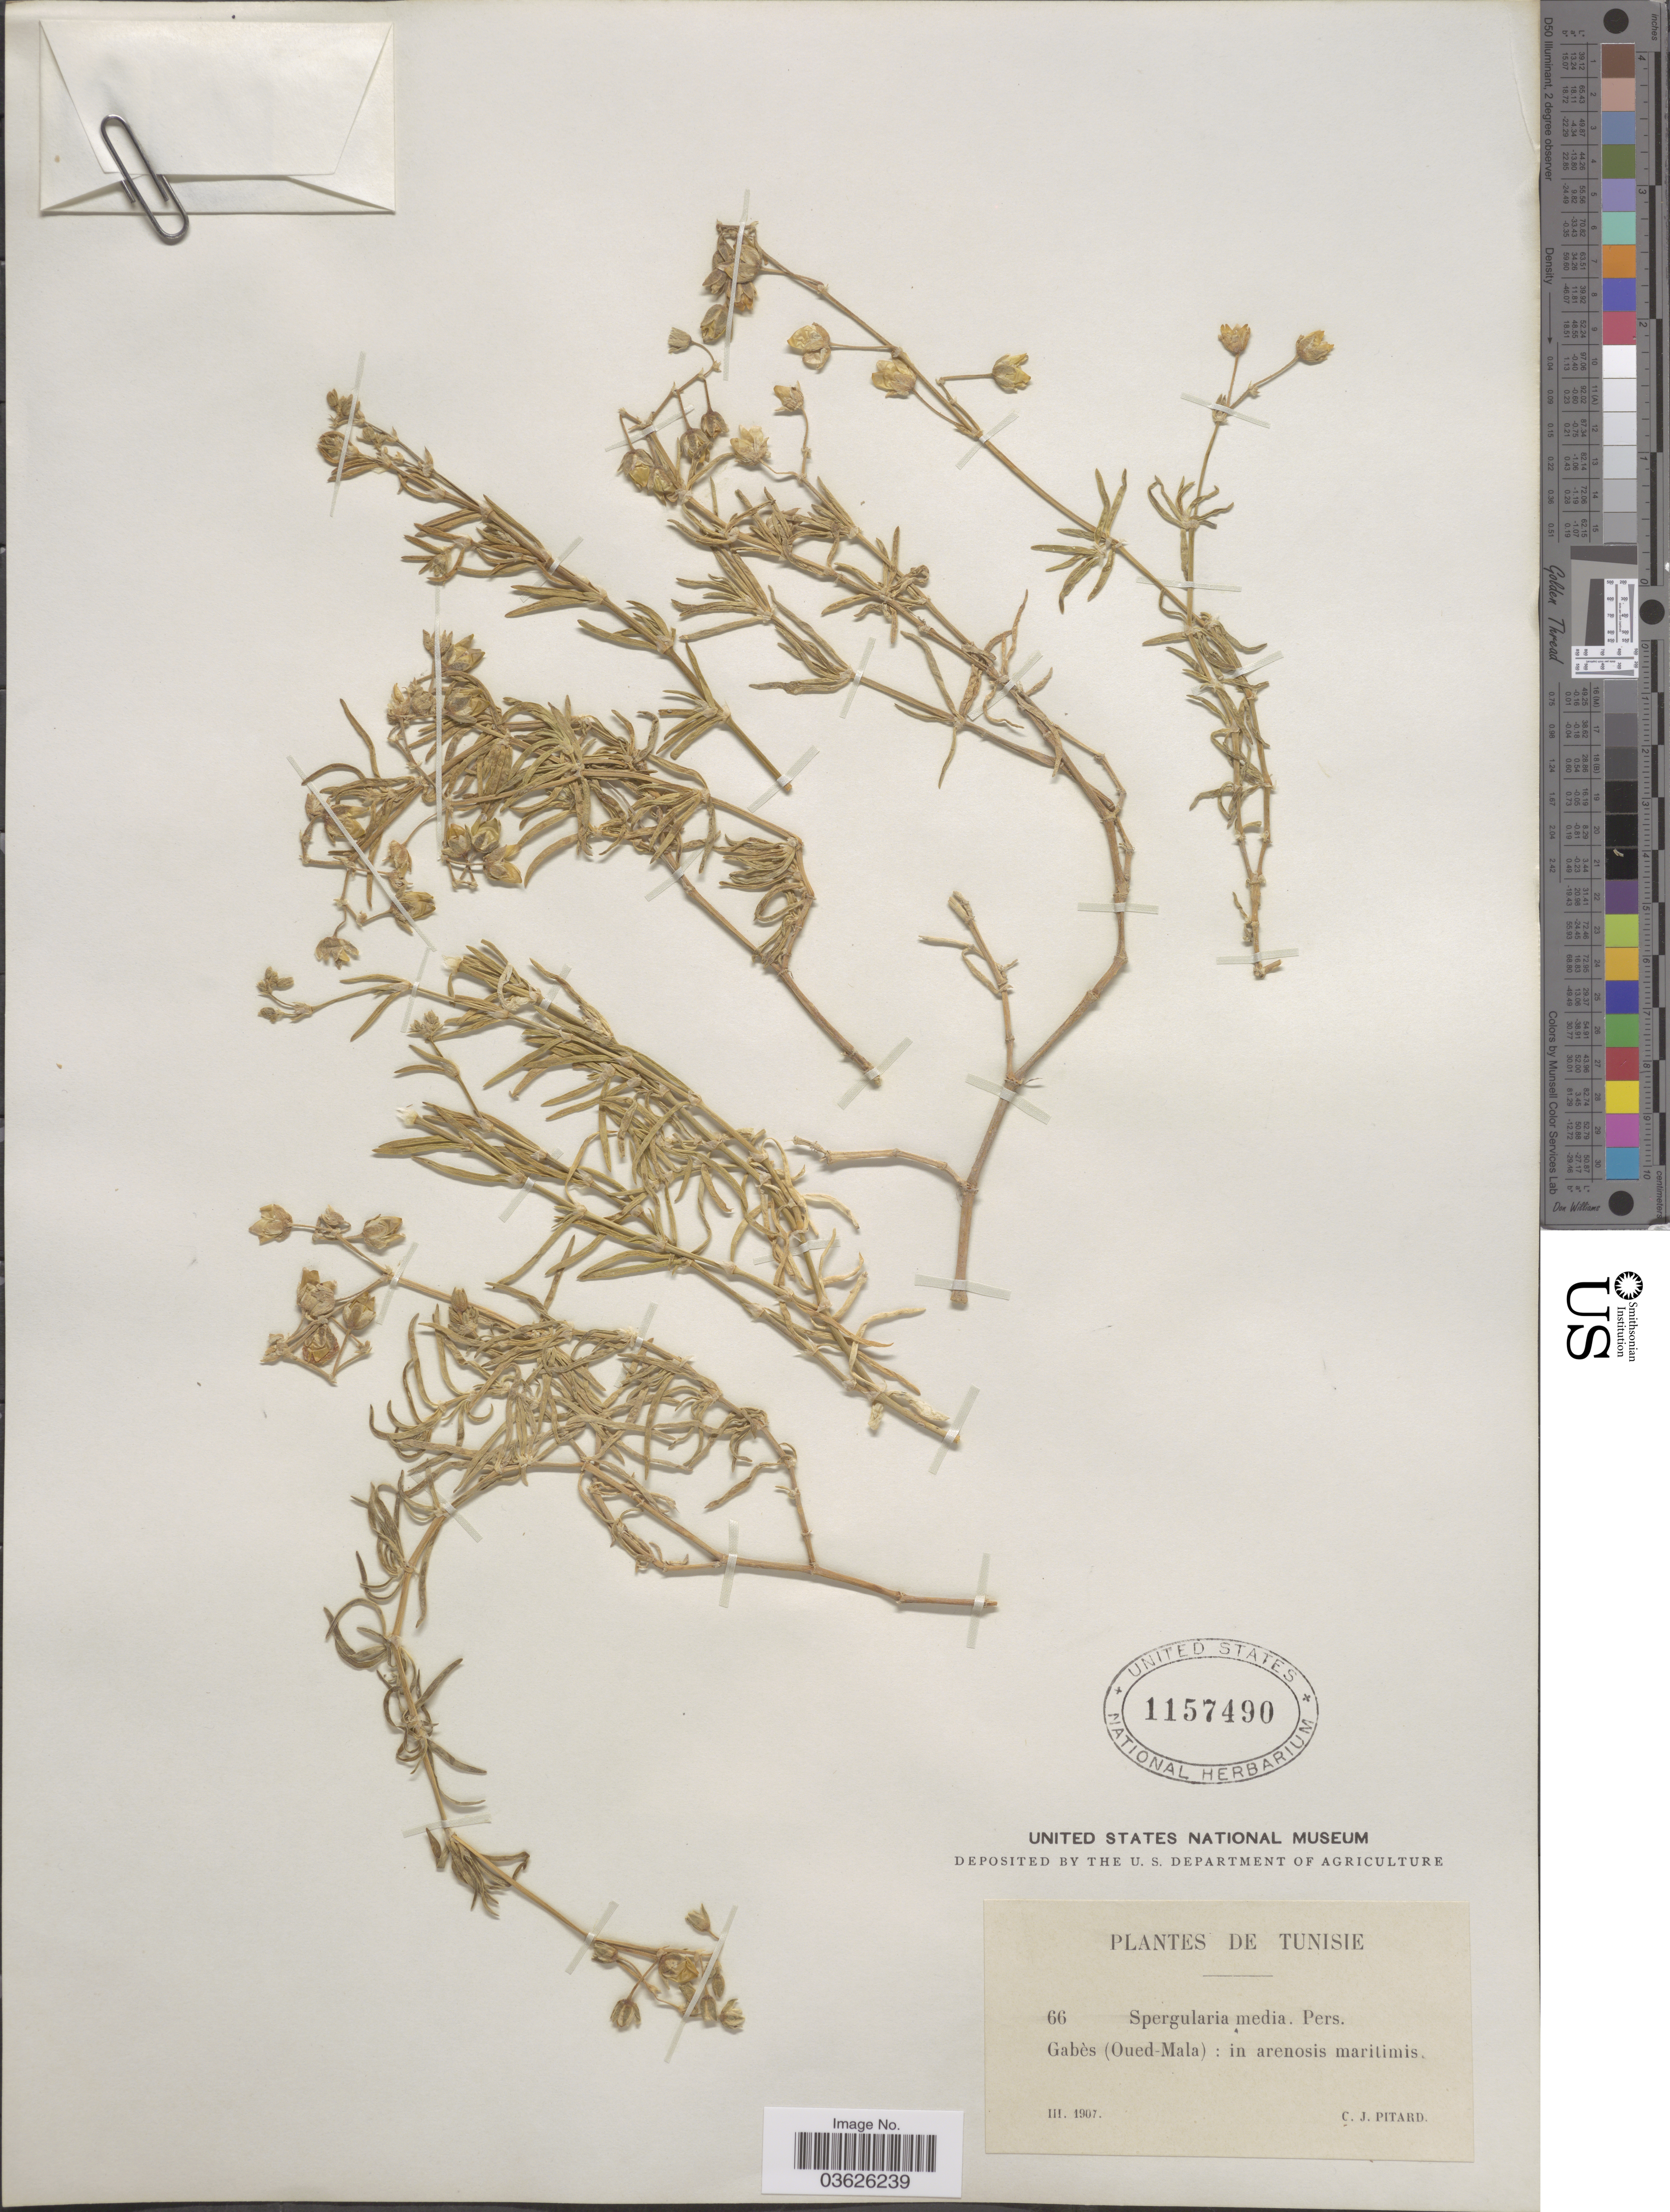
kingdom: Plantae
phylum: Tracheophyta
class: Magnoliopsida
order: Caryophyllales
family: Caryophyllaceae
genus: Spergularia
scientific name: Spergularia media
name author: (L.) C. Presl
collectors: C. Pitard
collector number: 66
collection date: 1907-03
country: Tunisia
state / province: Tunis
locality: Tunisie. Gabès (Oued-Mala): in arenosis maritimis.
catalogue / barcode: US 1157490